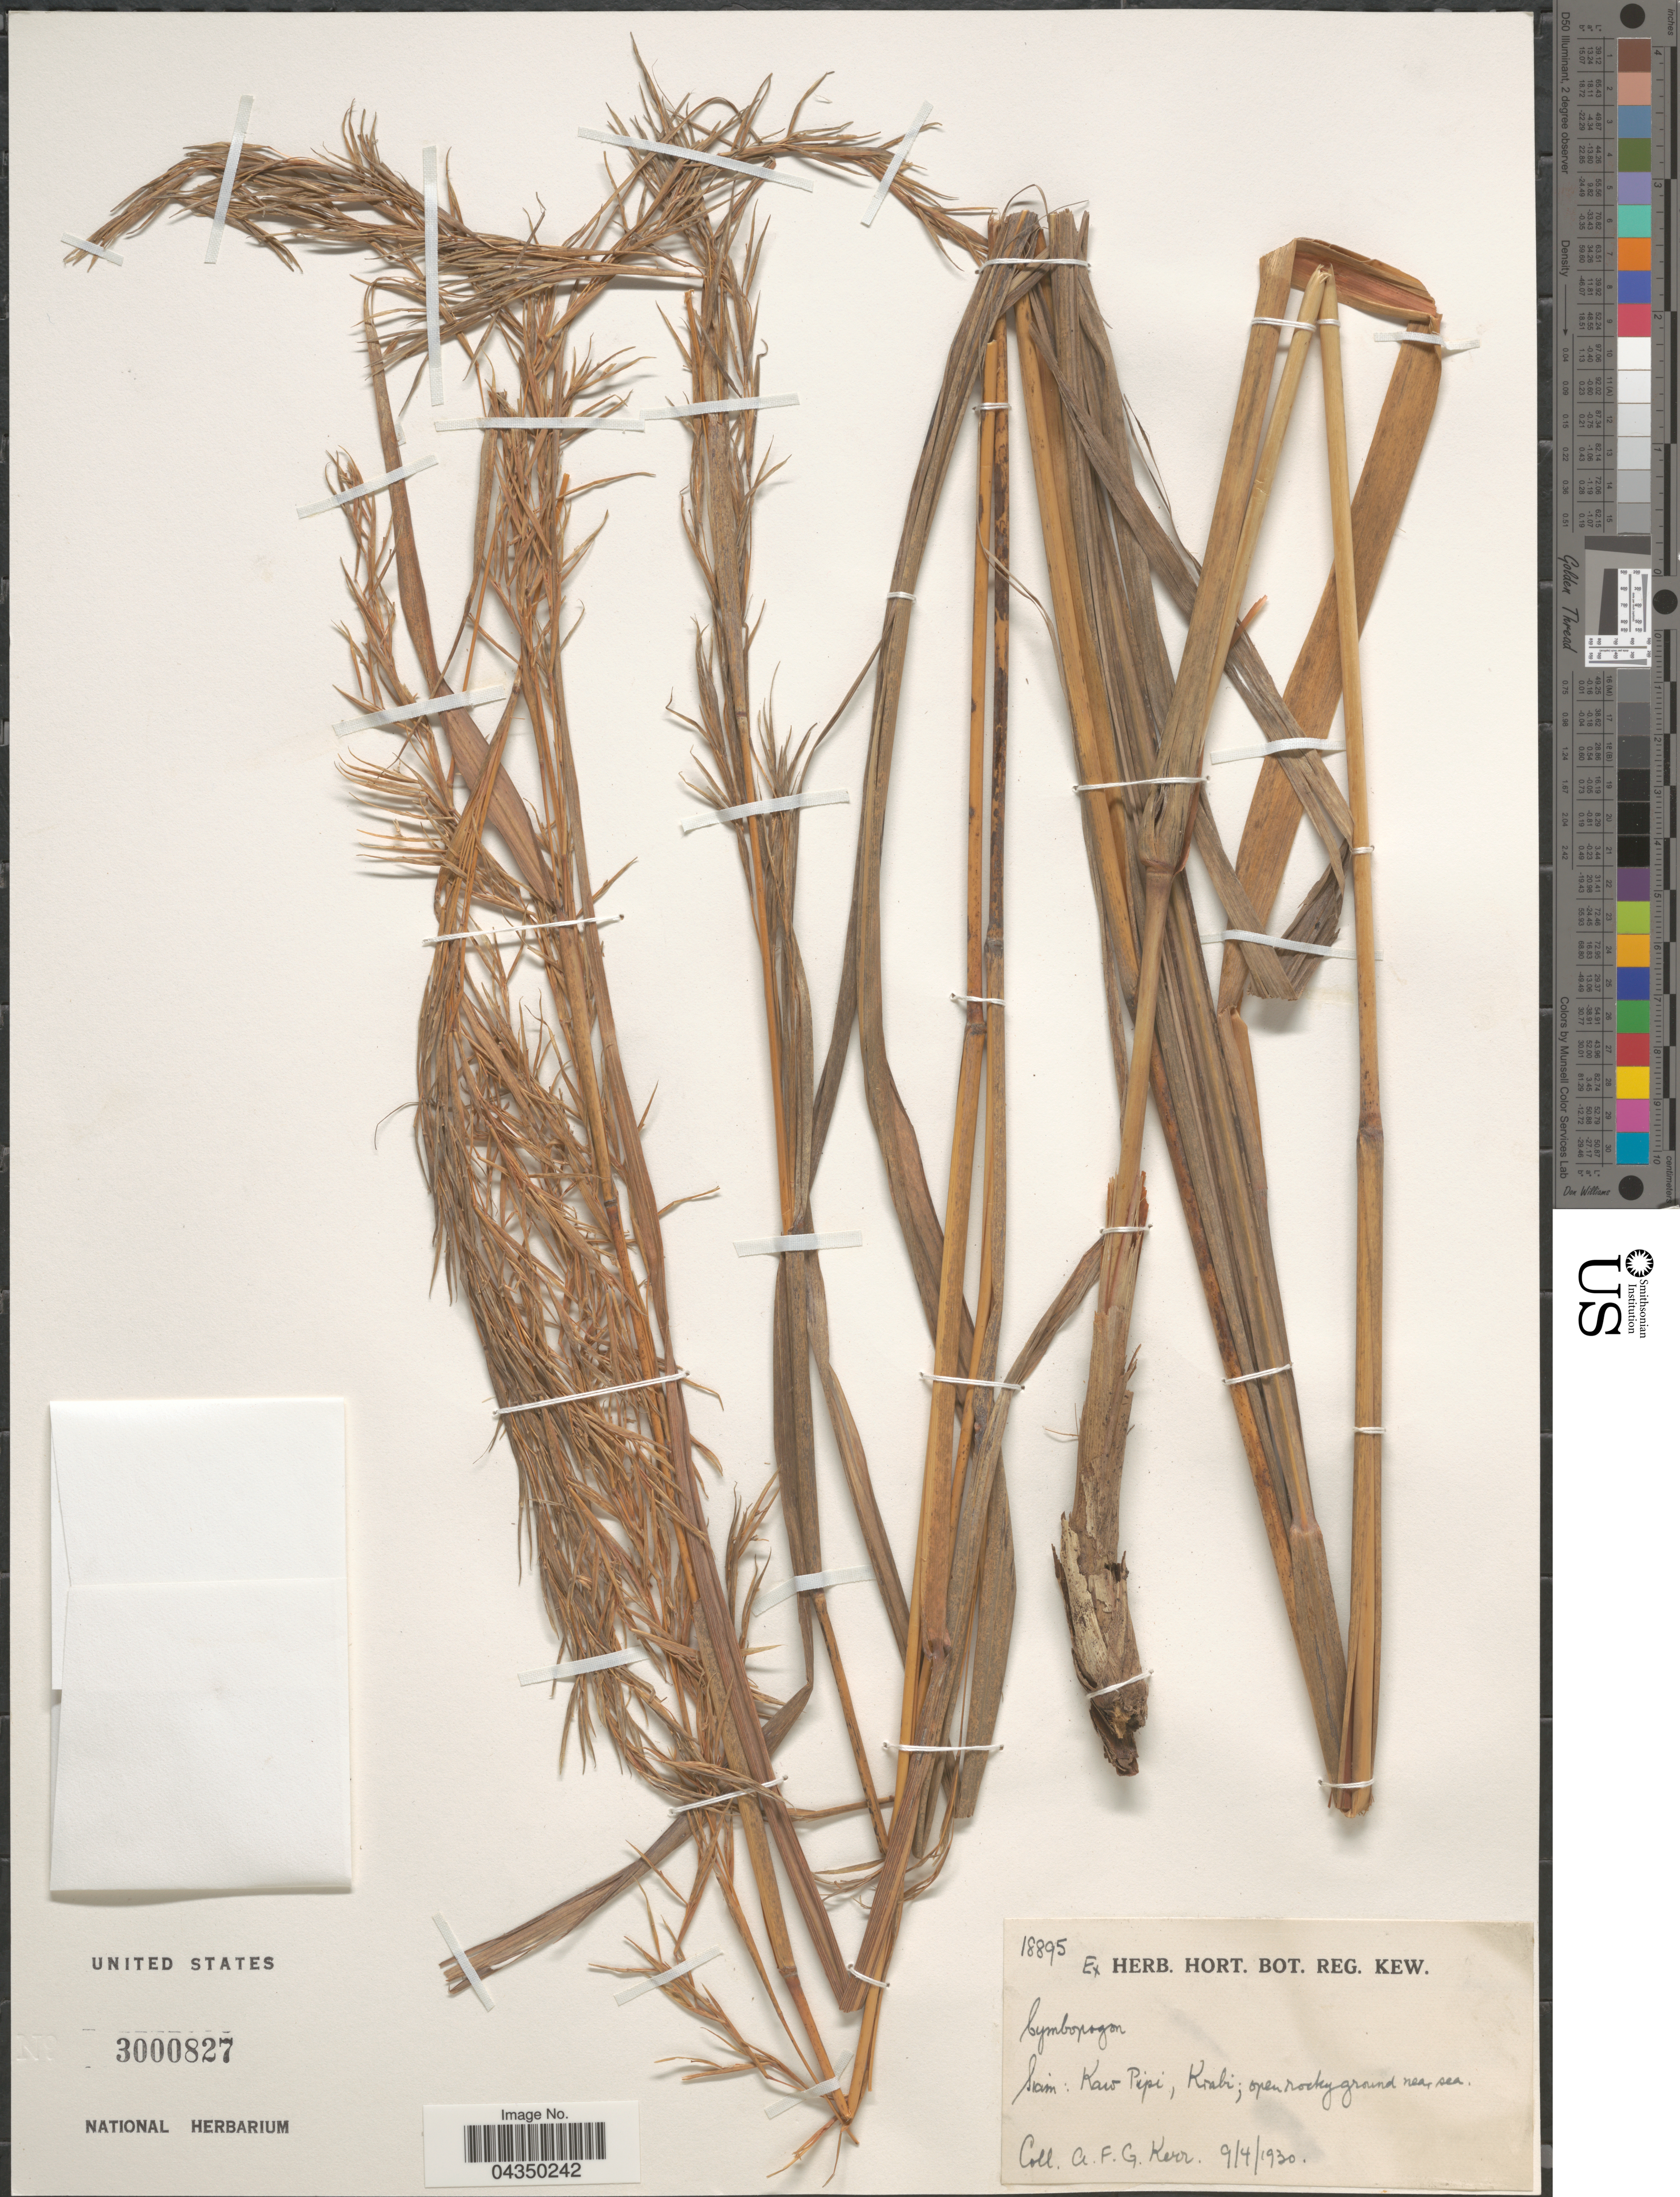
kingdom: Plantae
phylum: Tracheophyta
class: Liliopsida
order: Poales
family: Poaceae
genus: Cymbopogon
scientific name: Cymbopogon sp.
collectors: A. F. G. Kerr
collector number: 18895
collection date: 1930-04-09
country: Thailand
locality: Siam: Kaw Pipi, Kiabi; open rocky ground near sea.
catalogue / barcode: US 3000827